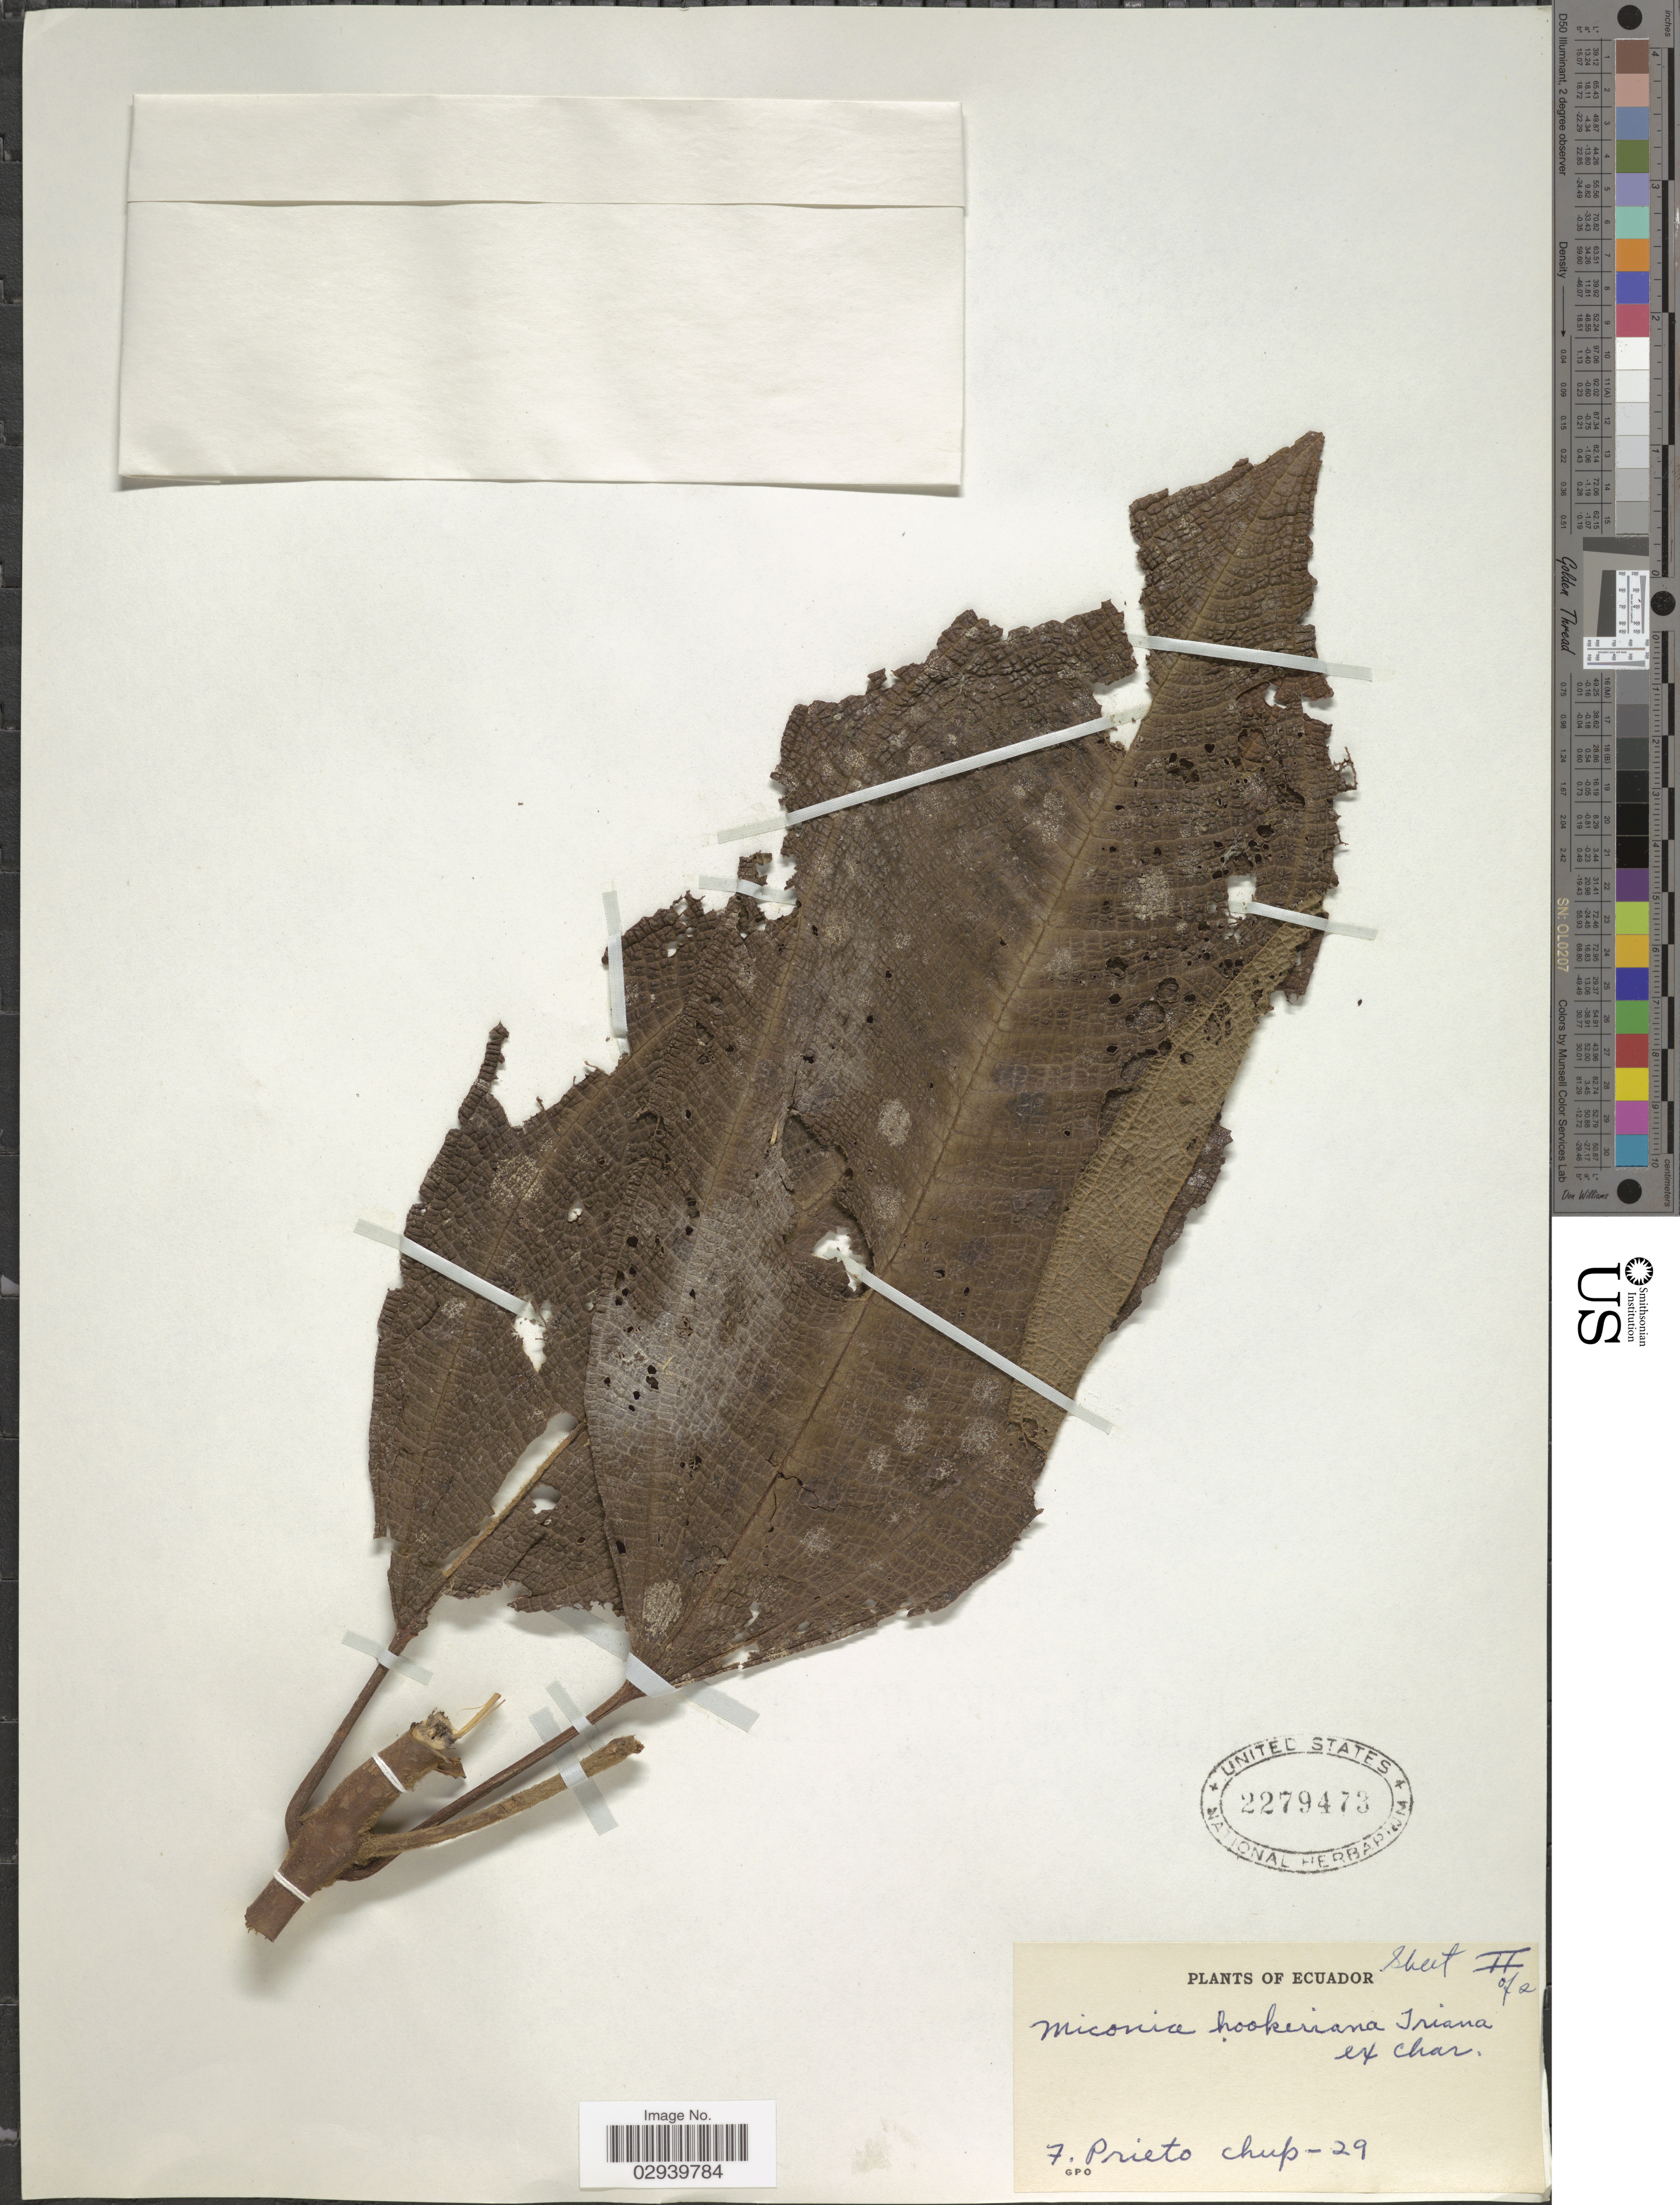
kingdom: Plantae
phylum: Tracheophyta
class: Magnoliopsida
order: Myrtales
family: Melastomataceae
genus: Miconia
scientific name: Miconia hookeriana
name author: Triana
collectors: F. Prieto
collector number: chup-29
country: Ecuador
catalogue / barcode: US 2279473